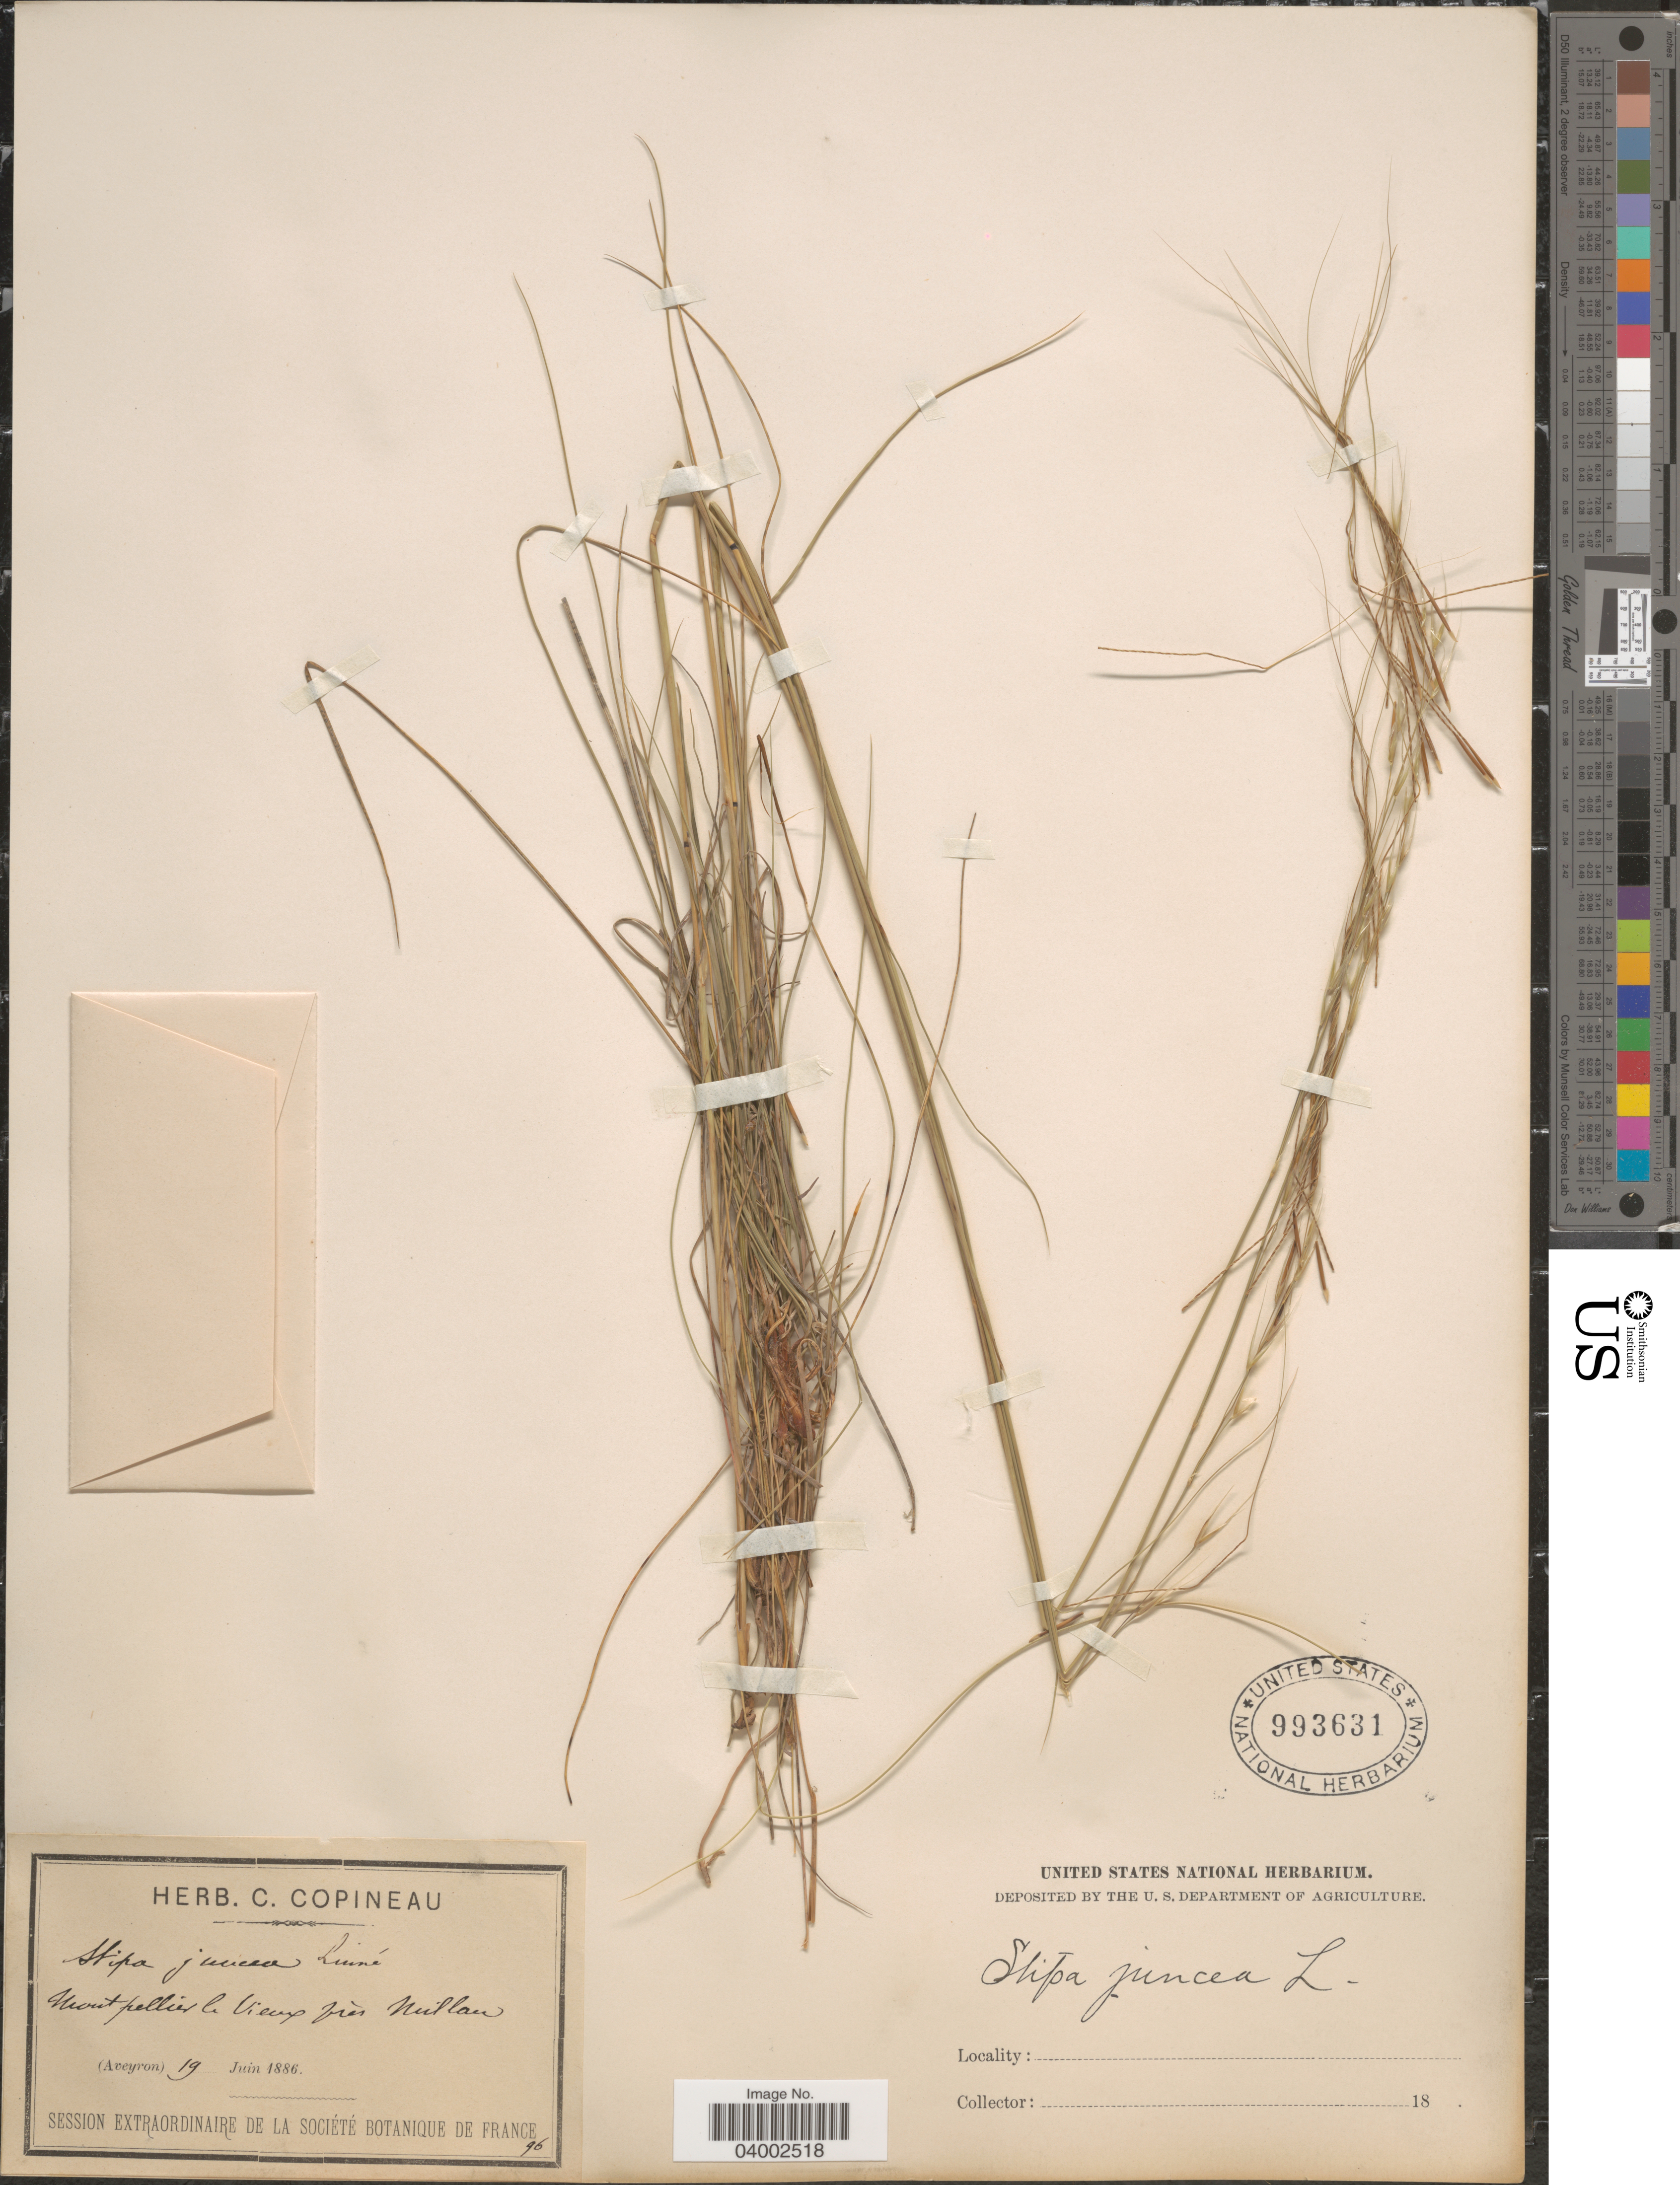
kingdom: Plantae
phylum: Tracheophyta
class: Liliopsida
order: Poales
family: Poaceae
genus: Stipa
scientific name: Stipa juncea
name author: Michaux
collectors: ex herb. C. Copineau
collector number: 96?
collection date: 1886-06-19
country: France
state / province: Occitanie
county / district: Aveyron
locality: Montpellier le Vieux prés Millau. (Aveyron).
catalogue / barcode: US 993631